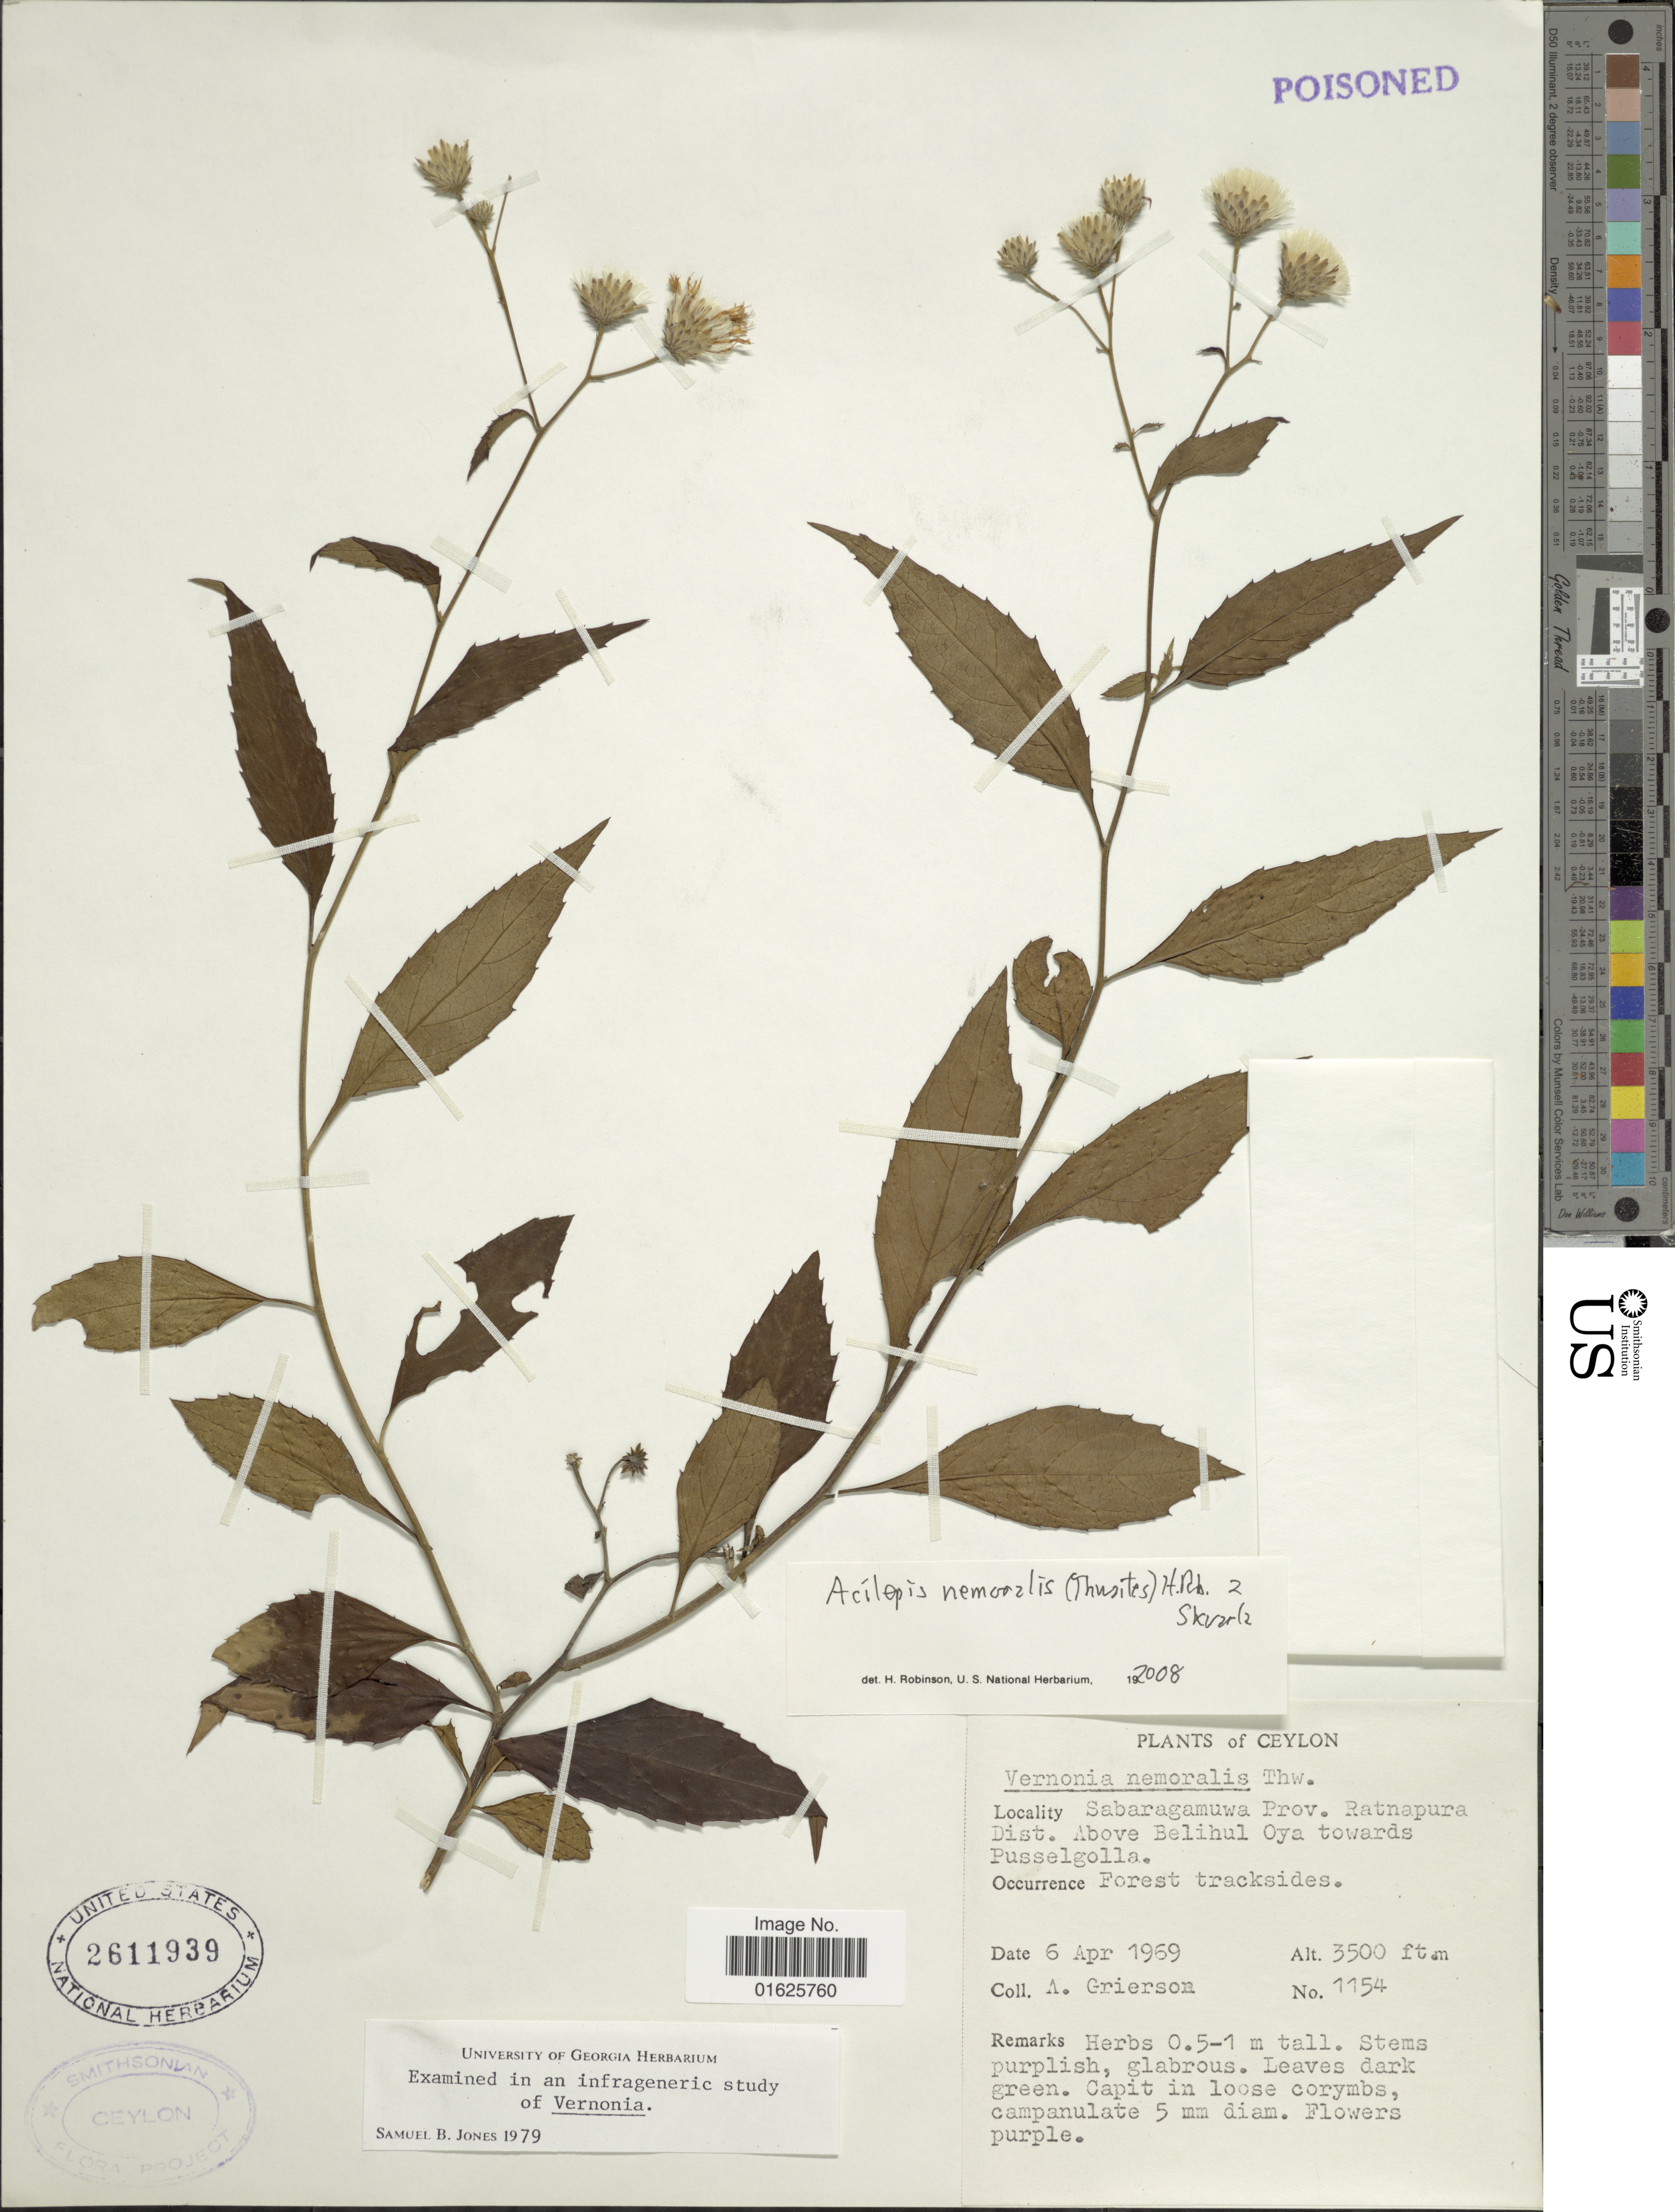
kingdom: Plantae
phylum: Tracheophyta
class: Magnoliopsida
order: Asterales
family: Asteraceae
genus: Acilepis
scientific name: Acilepis nemoralis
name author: (Thwaites) H. Rob. & Skvarla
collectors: A. Grierson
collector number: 1154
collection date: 1969-04-06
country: Sri Lanka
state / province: Sabaragamuwa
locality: Ratnapura Dist. Above Belihul Oya towards Pusselgolla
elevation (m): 1067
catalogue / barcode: US 2611939